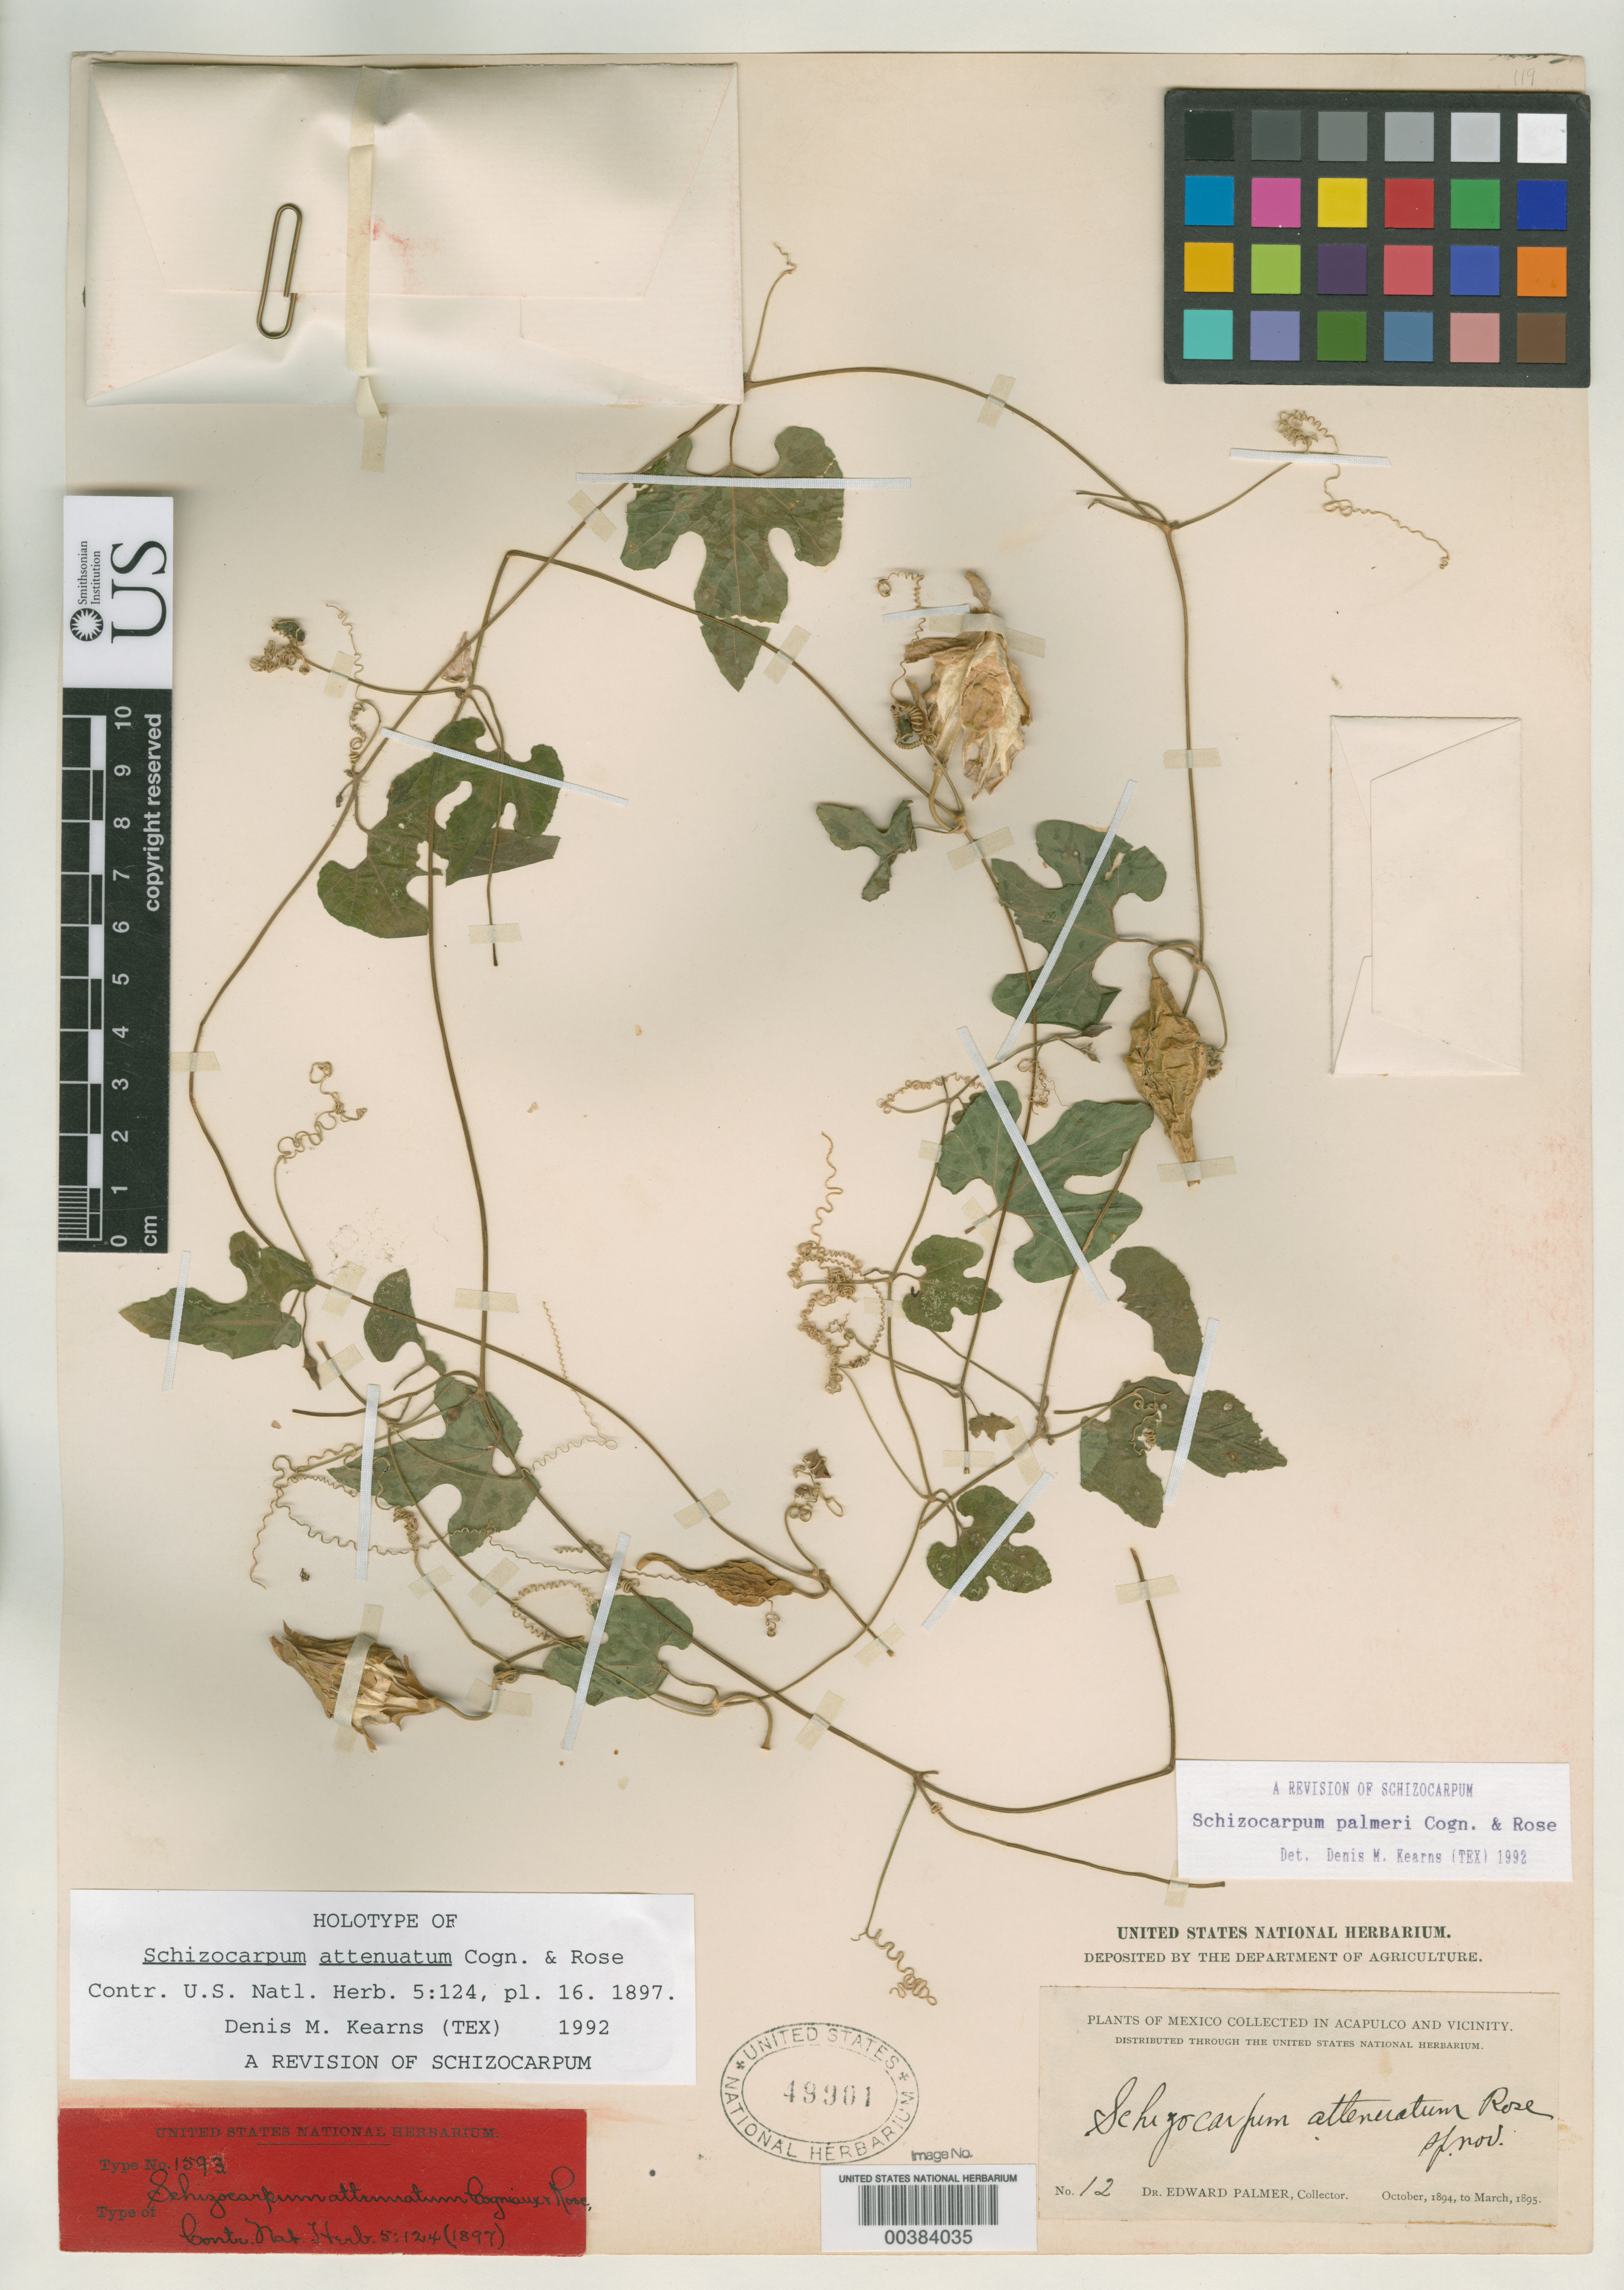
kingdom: Plantae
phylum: Tracheophyta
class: Magnoliopsida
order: Cucurbitales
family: Cucurbitaceae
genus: Schizocarpum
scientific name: Schizocarpum attenuatum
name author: Cogn. & Rose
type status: Holotype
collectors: E. Palmer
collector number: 12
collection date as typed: Oct 1894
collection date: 1894-10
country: Mexico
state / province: Guerrero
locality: Acapulco & vicinity.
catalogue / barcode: US 49901